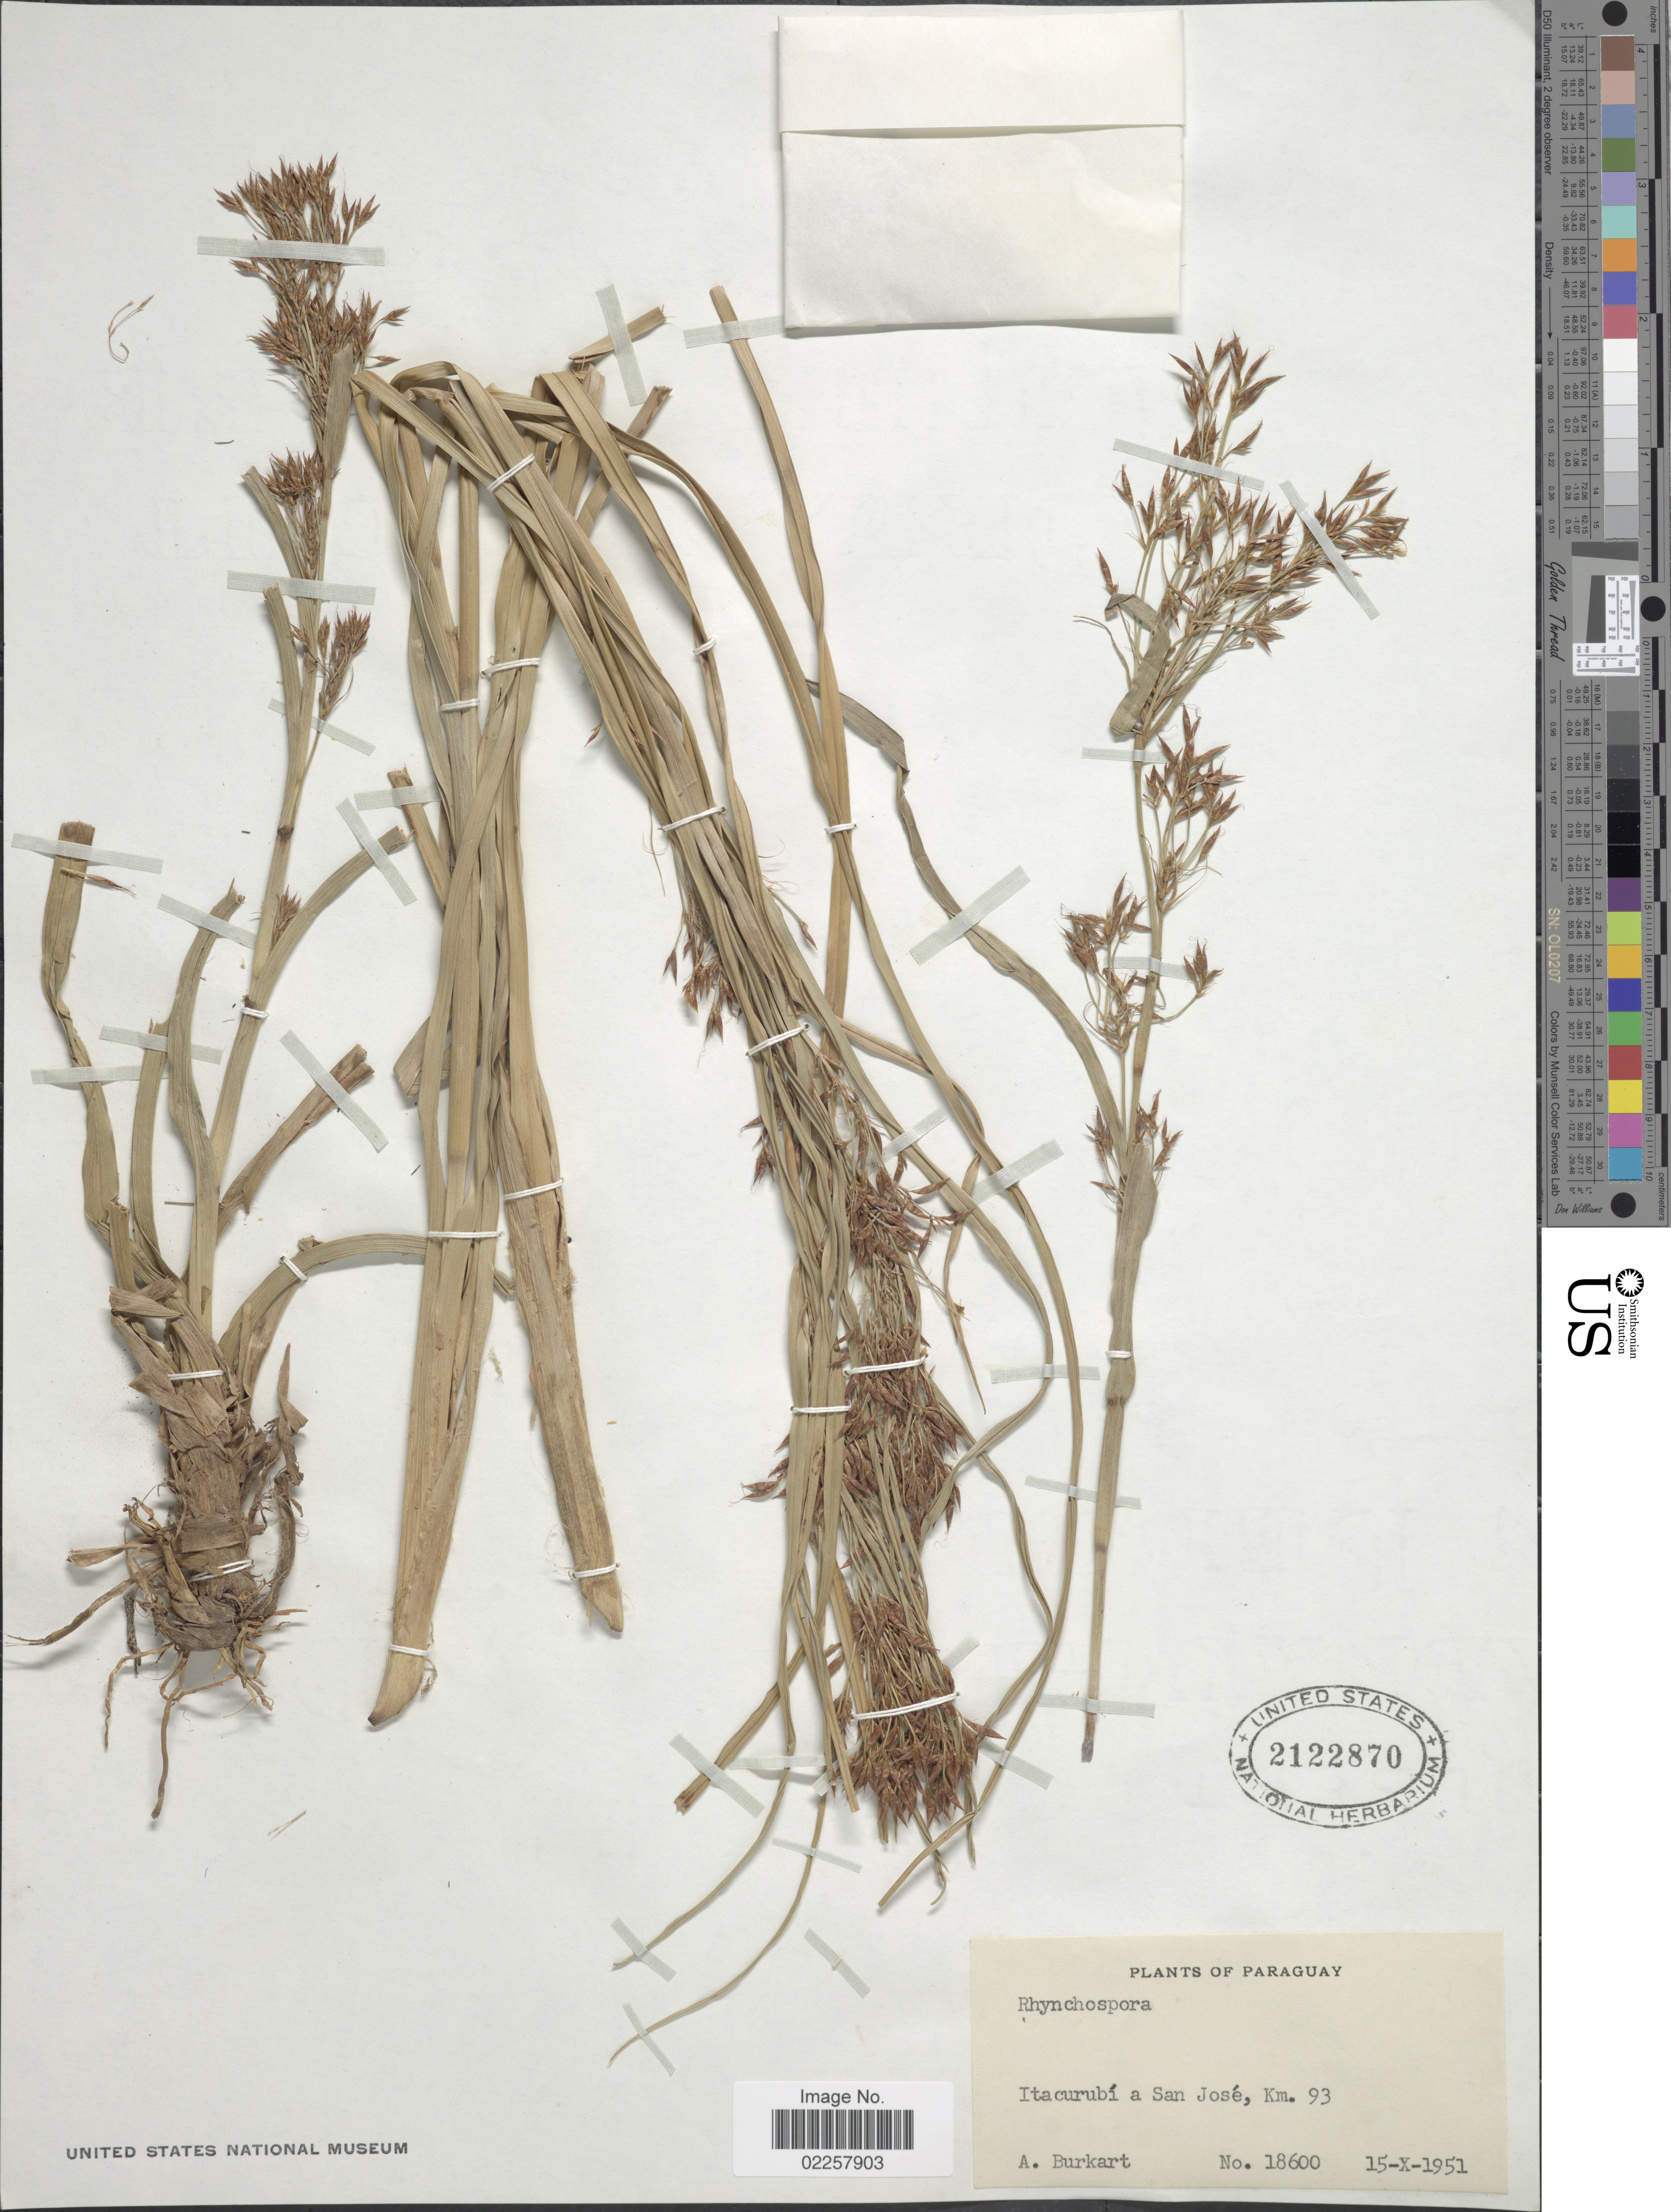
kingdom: Plantae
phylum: Tracheophyta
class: Liliopsida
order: Poales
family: Cyperaceae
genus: Rhynchospora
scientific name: Rhynchospora sp.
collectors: A. E. Burkart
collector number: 18600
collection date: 1951-10-15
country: Paraguay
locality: Itacurubi a San Jose, km. 93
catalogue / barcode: US 2122870